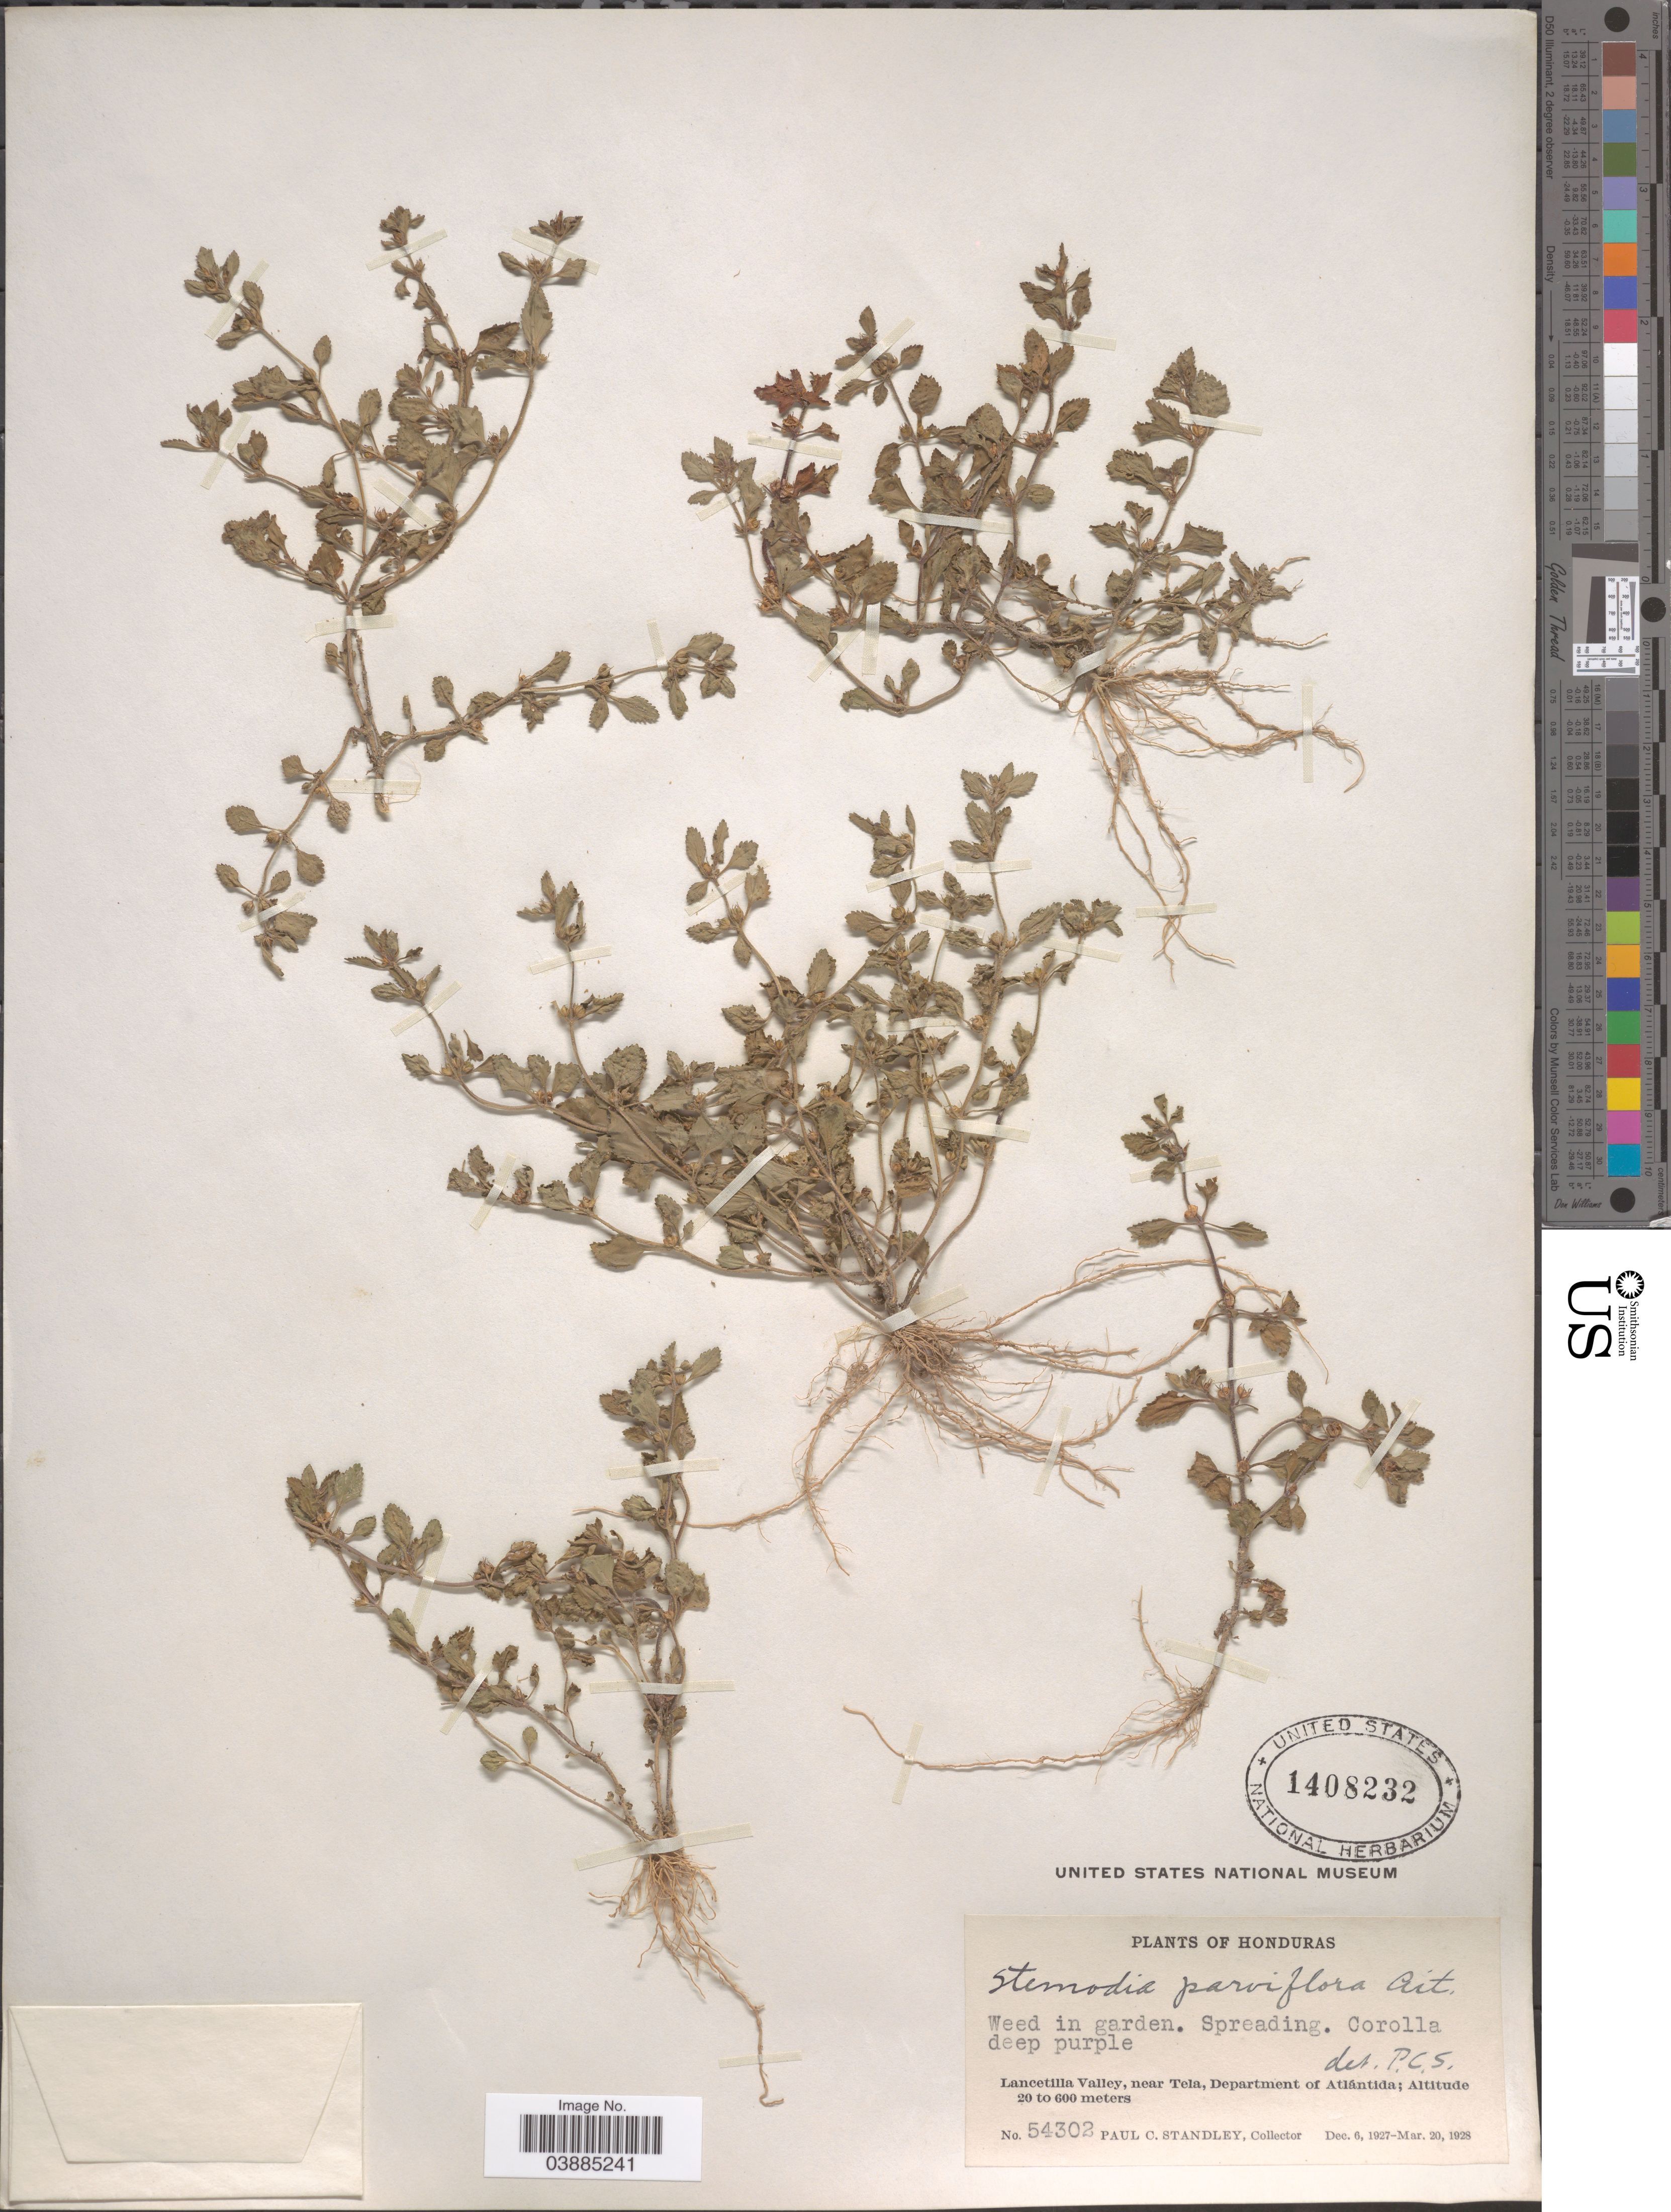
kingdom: Plantae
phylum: Tracheophyta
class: Magnoliopsida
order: Lamiales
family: Plantaginaceae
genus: Stemodia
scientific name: Stemodia parviflora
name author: W.T. Aiton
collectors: P. C. Standley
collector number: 54302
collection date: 1927-12-06/1928-03-20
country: Honduras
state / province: Atlantida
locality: Lancetilla Valley, near Tela, Department of Atlántida.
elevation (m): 20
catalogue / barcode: US 1408232